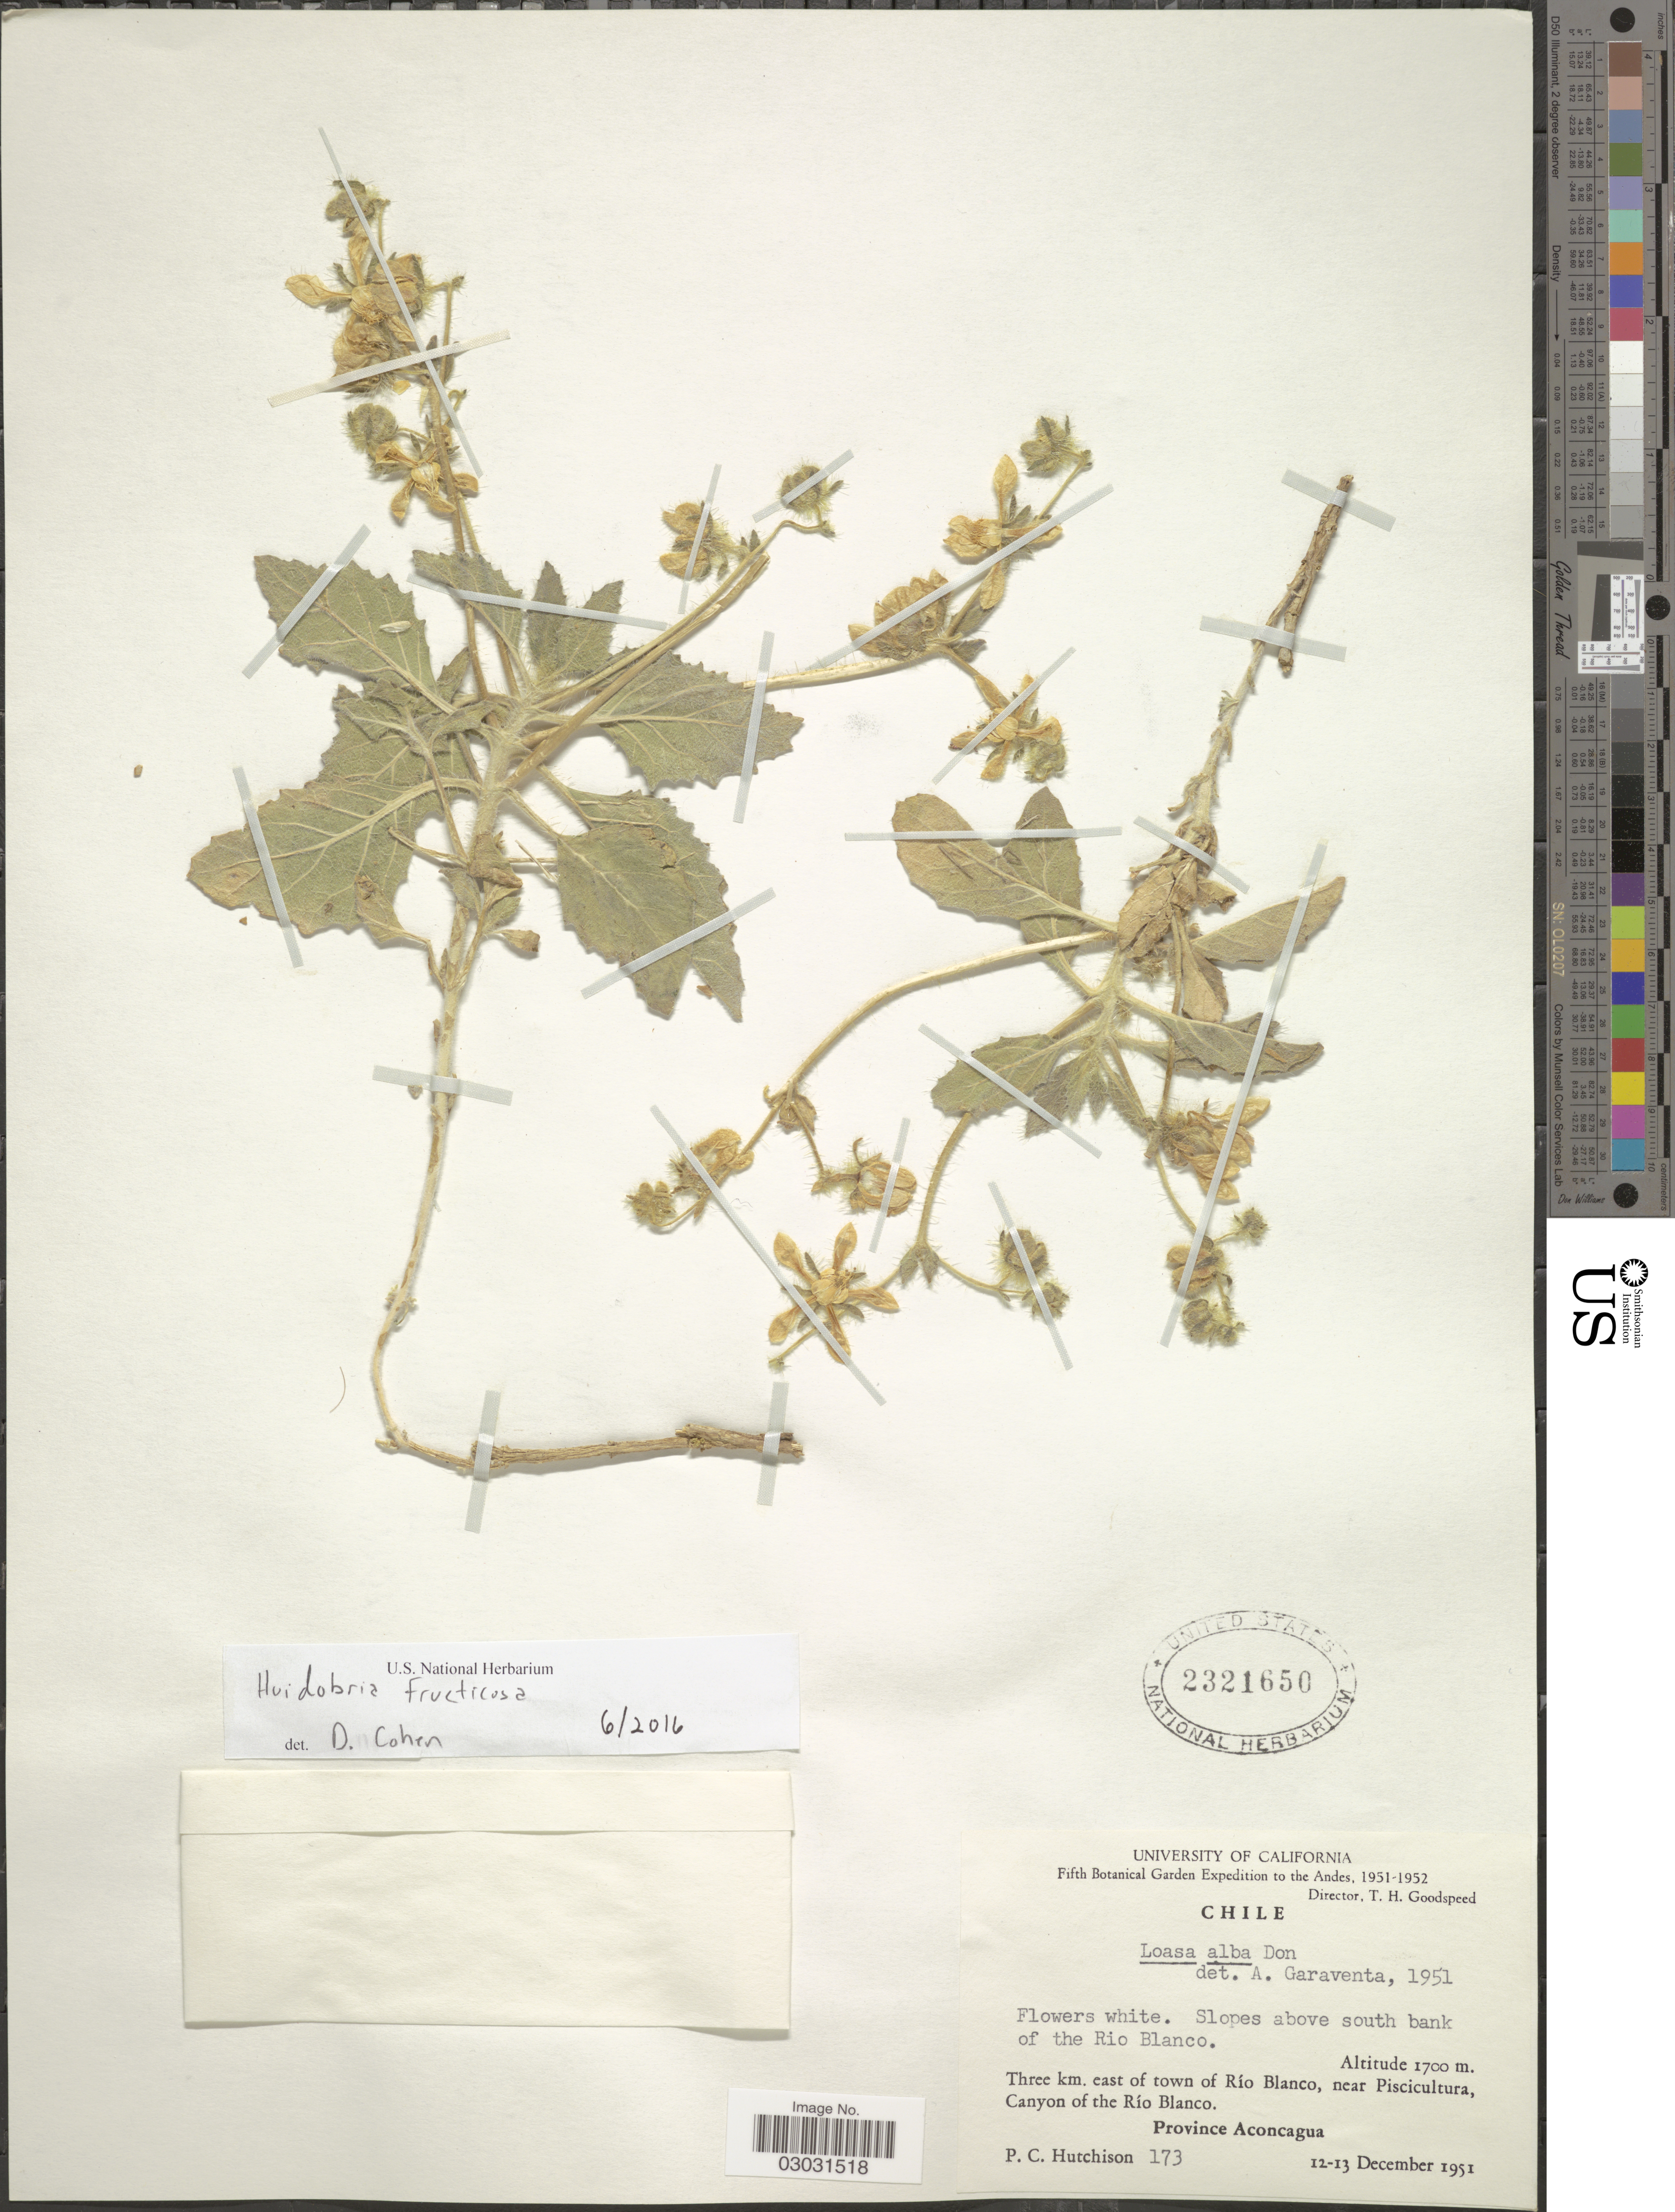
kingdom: Plantae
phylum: Tracheophyta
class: Magnoliopsida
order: Cornales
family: Loasaceae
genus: Huidobria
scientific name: Huidobria fruticosa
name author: Phil.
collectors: P. C. Hutchison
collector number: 173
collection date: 1951-12-12/1951-12-13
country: Chile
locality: Andes. Slopes above south bank of the Rio Blanco. Three km. east of town of Río Blanco, near Piscicultura, Canyon of the Río Blanco. Province Aconcagua.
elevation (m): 1700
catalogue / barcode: US 2321650